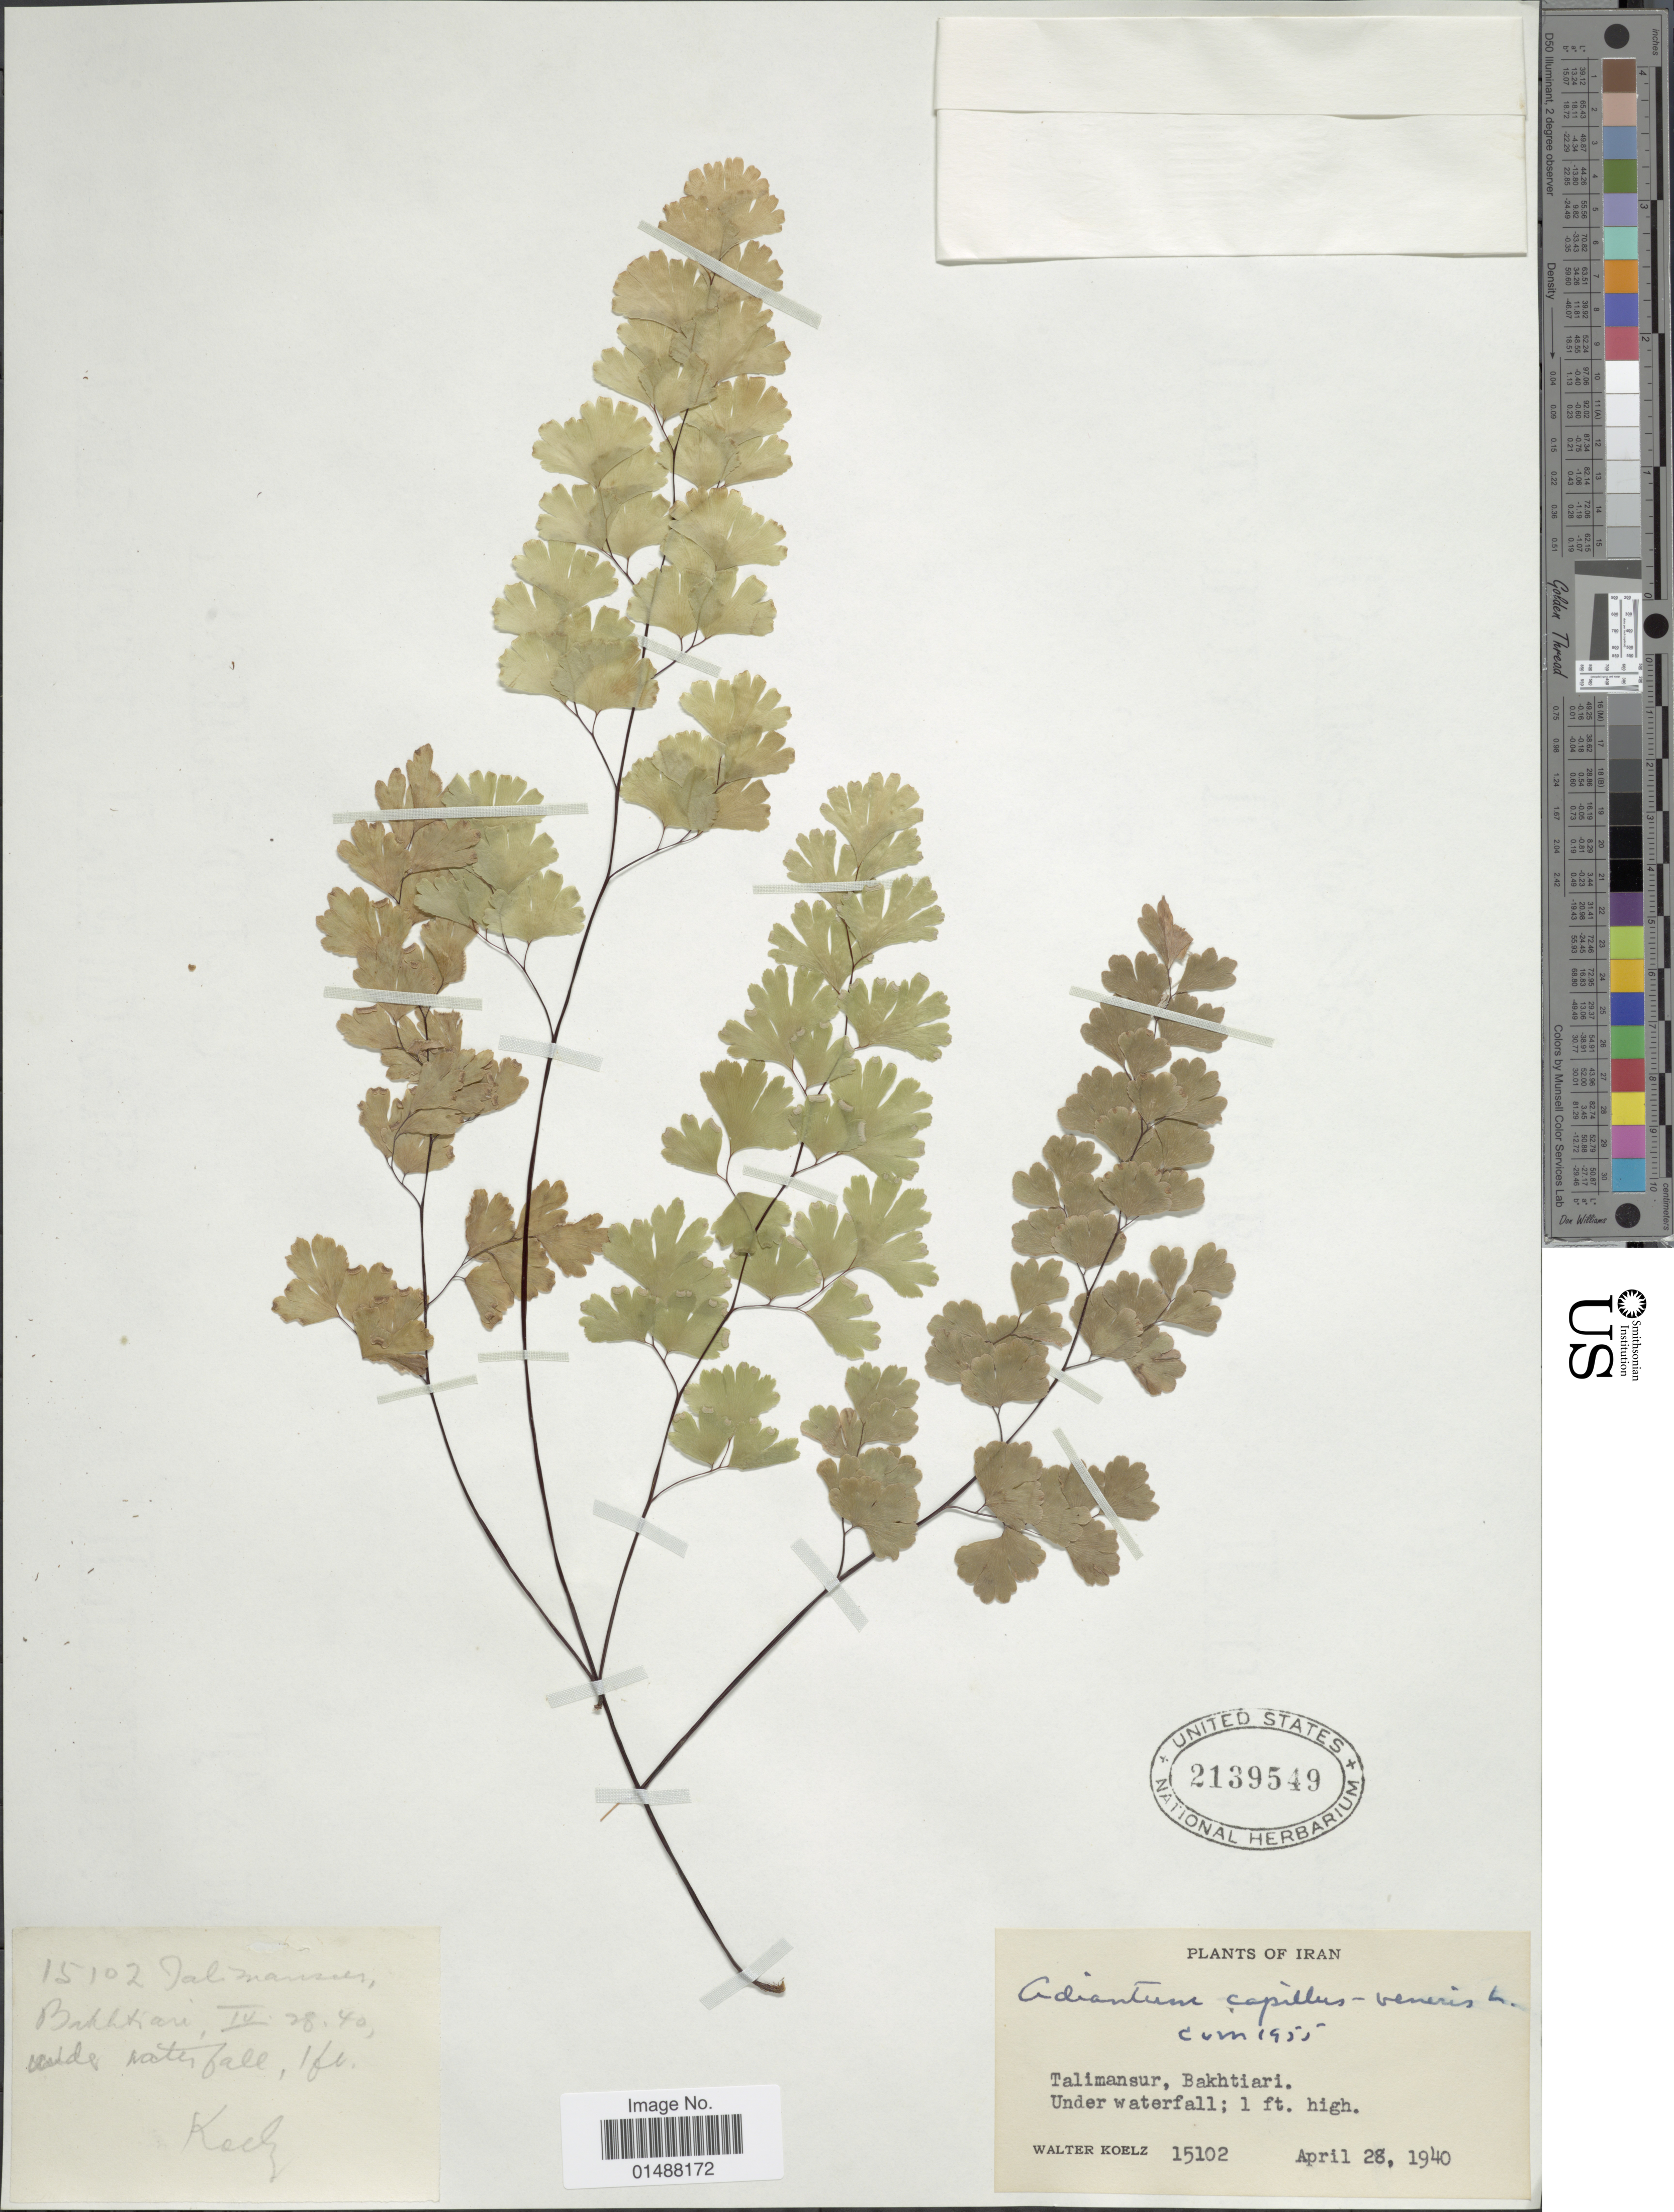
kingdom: Plantae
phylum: Tracheophyta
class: Polypodiopsida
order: Polypodiales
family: Pteridaceae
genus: Adiantum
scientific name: Adiantum capillus-veneris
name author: L.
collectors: W. N. Koelz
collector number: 15102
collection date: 1940-04-28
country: Iran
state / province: Chahar Mahaal and Bakhtiari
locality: Talimansur, Bakhtiari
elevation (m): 0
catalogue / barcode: US 2139549